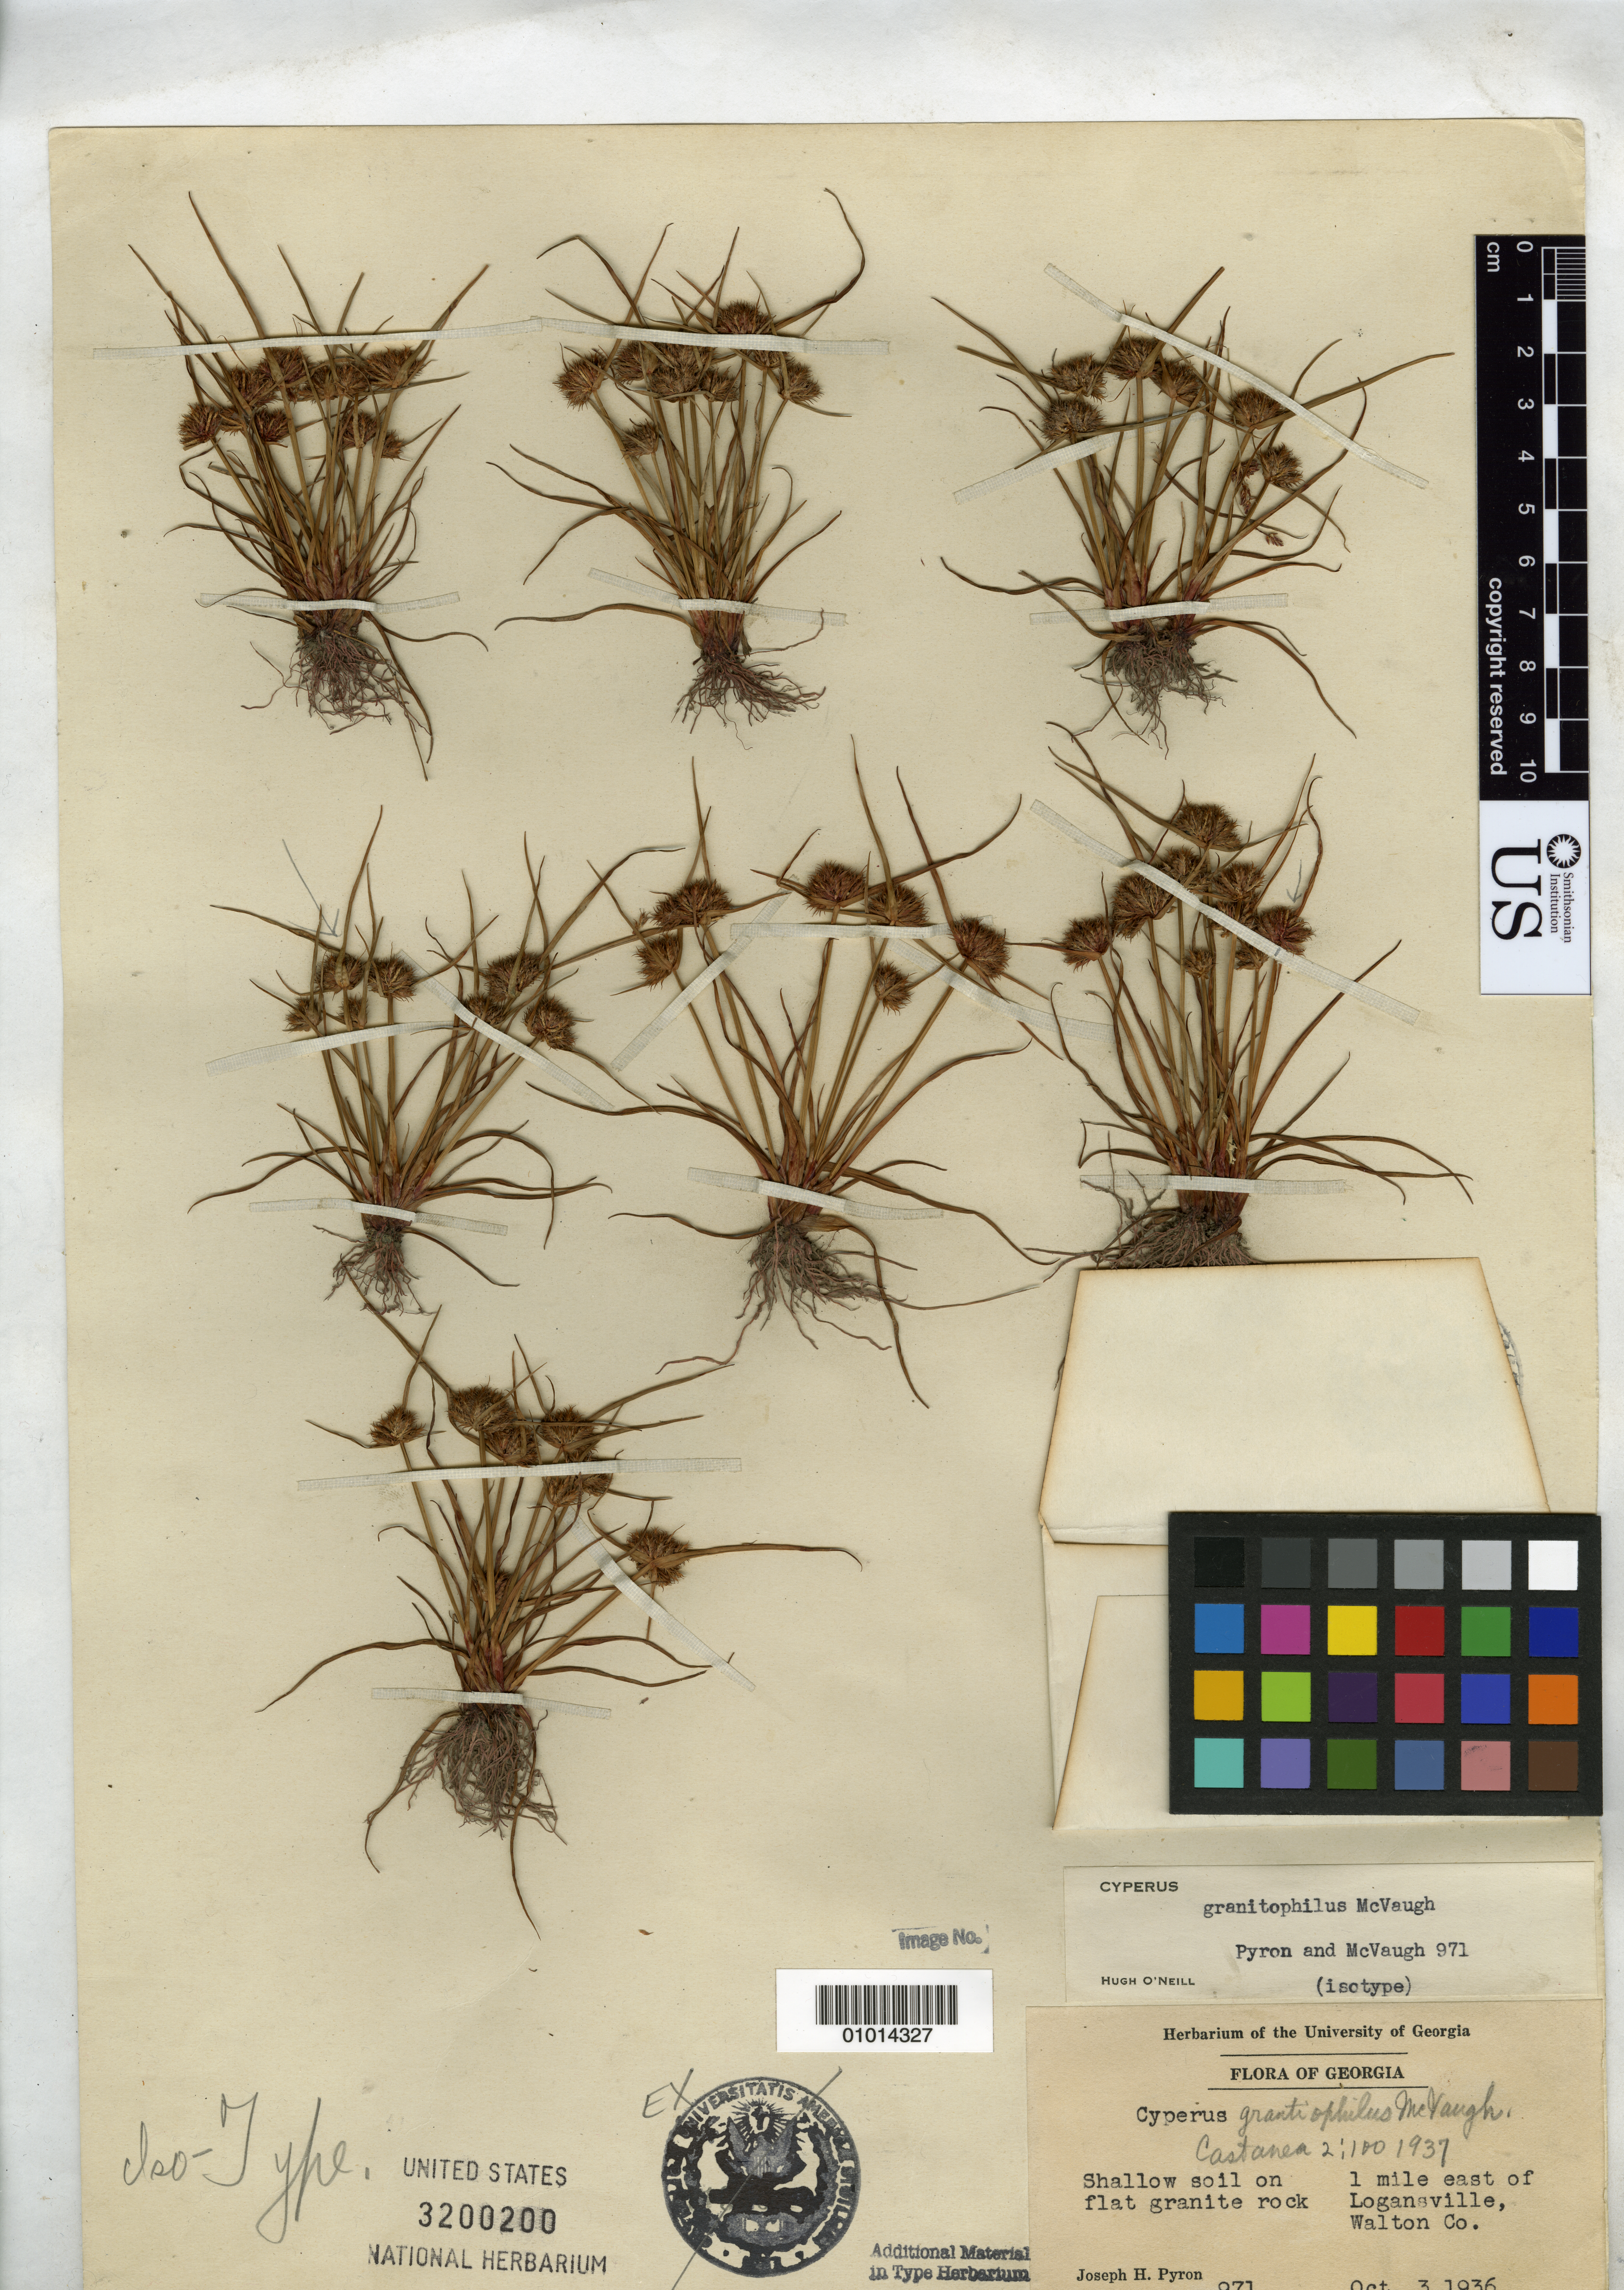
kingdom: Plantae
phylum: Tracheophyta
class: Liliopsida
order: Poales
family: Cyperaceae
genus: Cyperus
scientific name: Cyperus granitophilus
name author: McVaugh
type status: Isotype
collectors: J. H. Pyron & R. McVaugh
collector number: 971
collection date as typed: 03 Oct 1936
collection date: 1936-10-03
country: United States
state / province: Georgia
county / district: Walton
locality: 1 mi E of Logansville.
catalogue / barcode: US 3200200